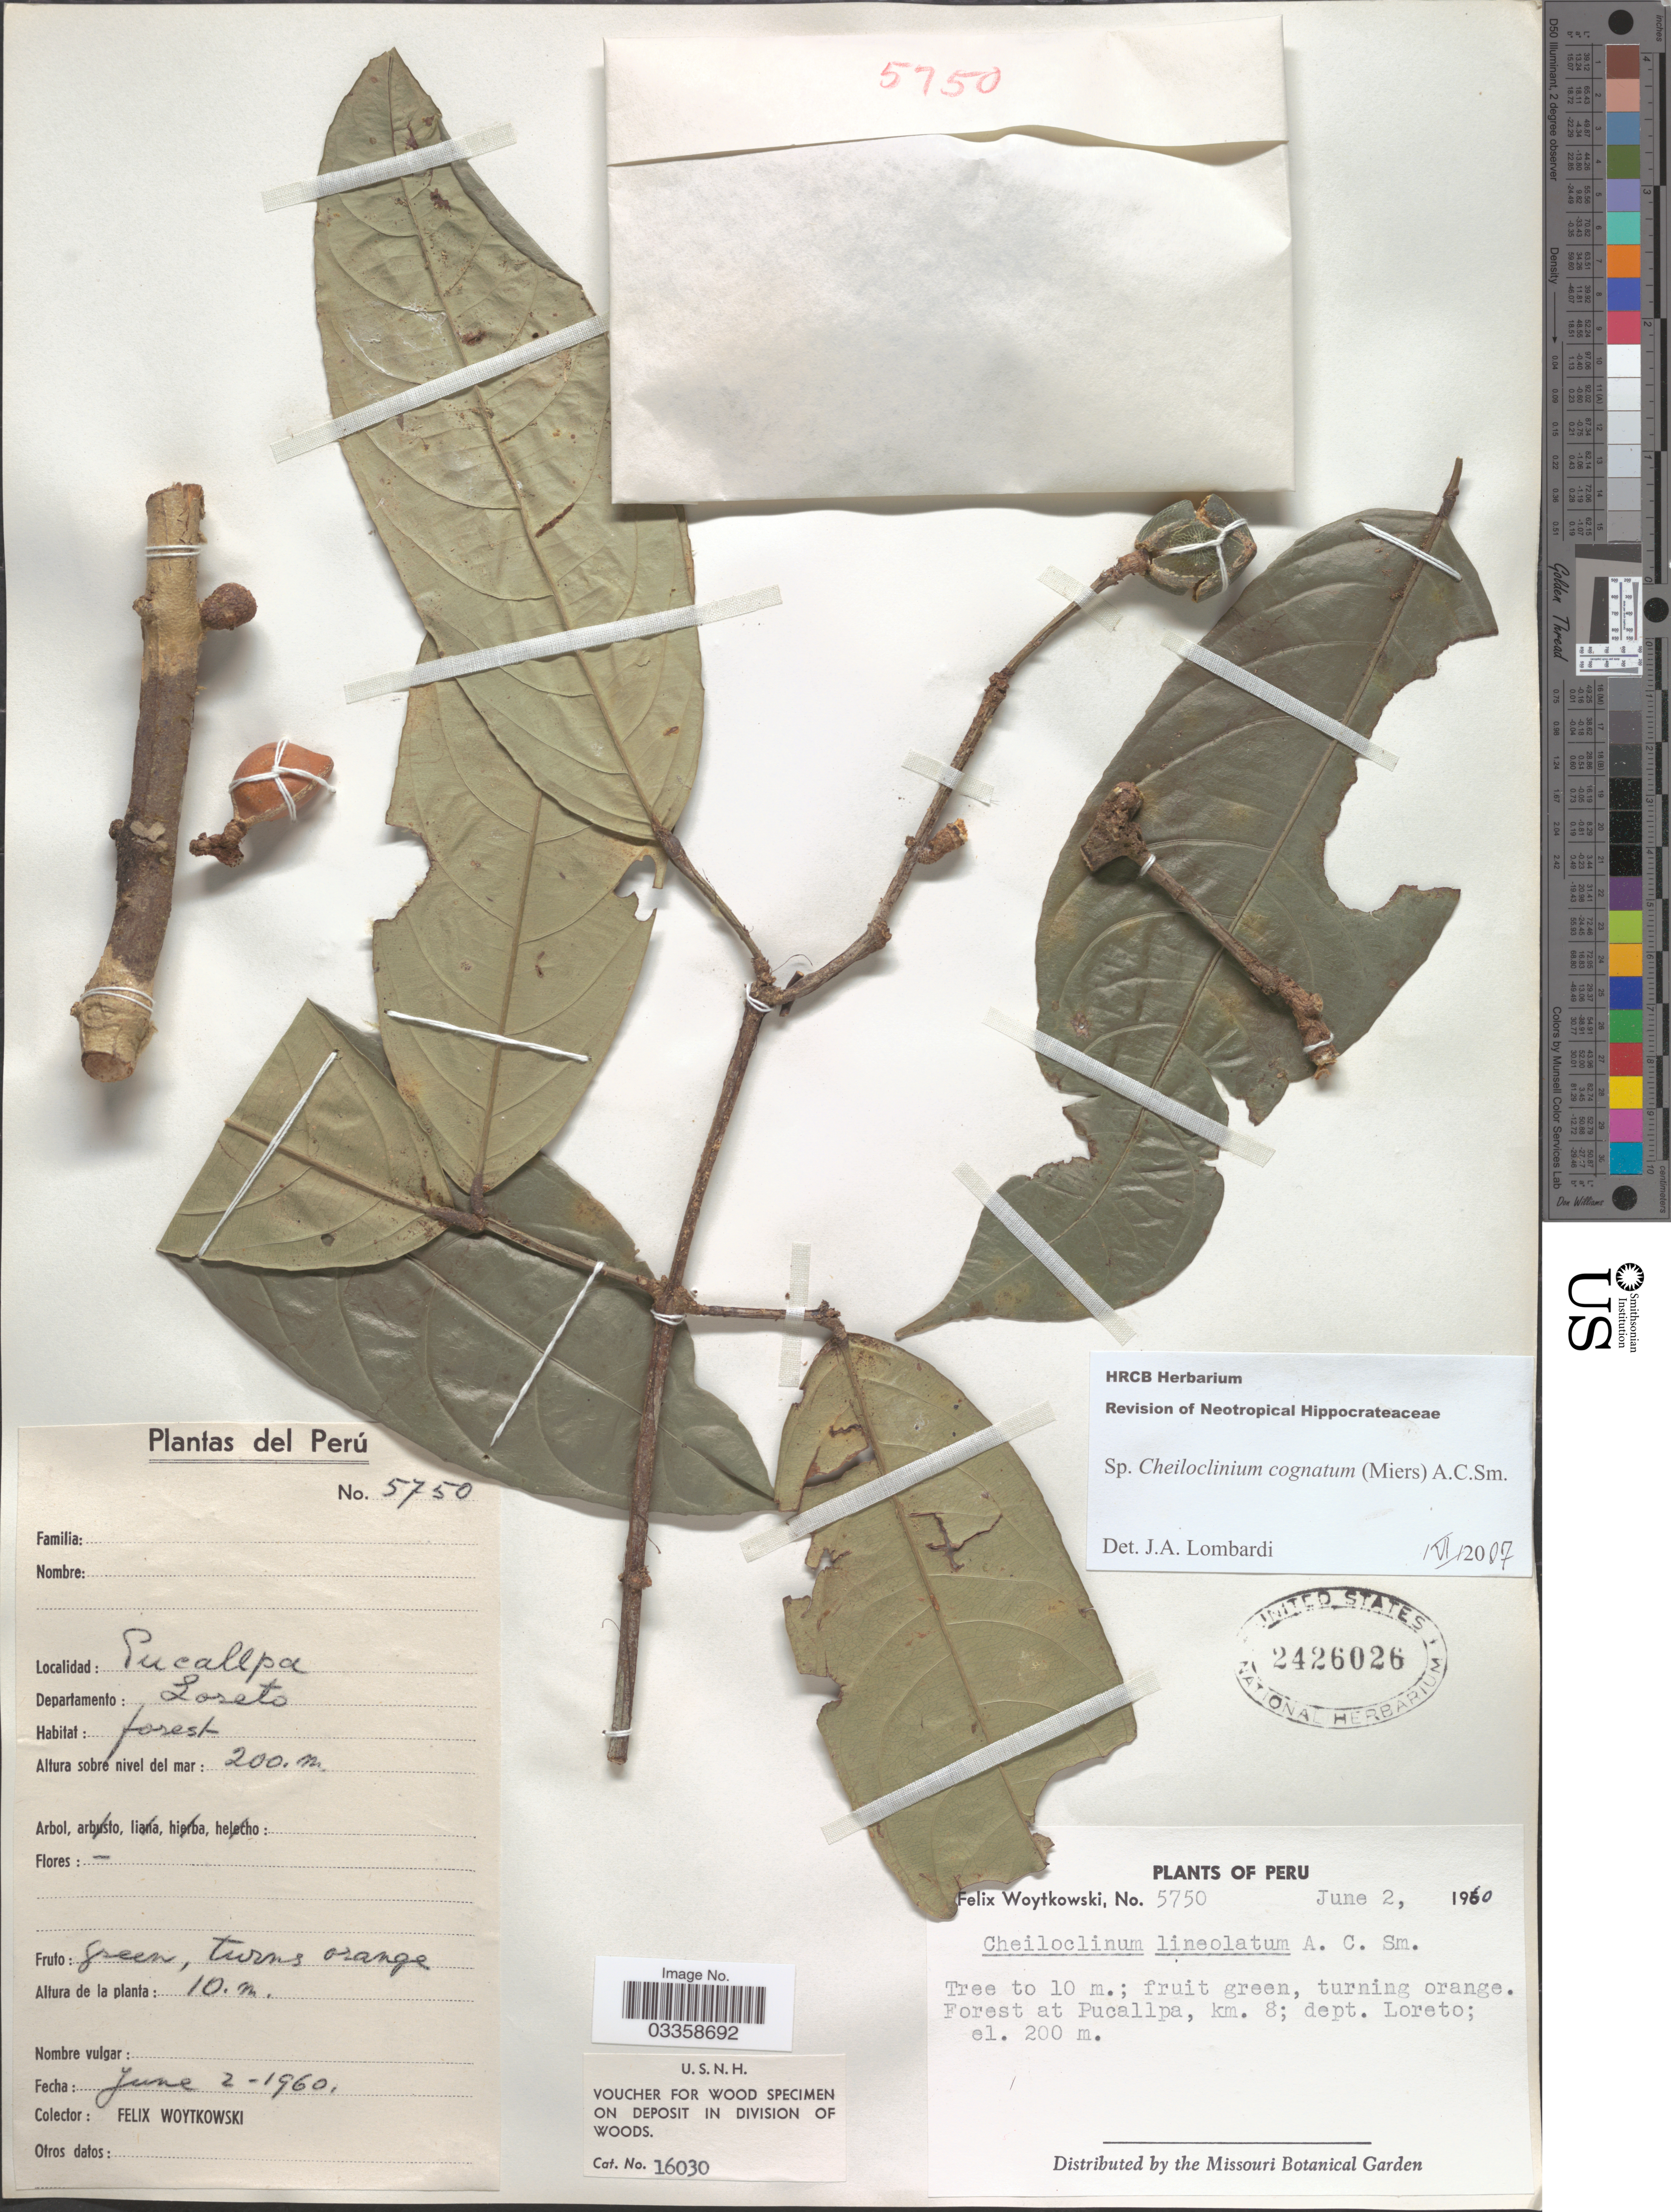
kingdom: Plantae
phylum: Tracheophyta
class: Magnoliopsida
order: Celastrales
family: Celastraceae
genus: Cheiloclinium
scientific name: Cheiloclinium cognatum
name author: (Miers) A.C. Sm.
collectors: F. Woytkowski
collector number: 5750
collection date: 1960-06-02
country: Peru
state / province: Loreto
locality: Forest at Pucallpa, km. 8; dept. Loreto.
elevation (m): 200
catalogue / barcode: US 2426026